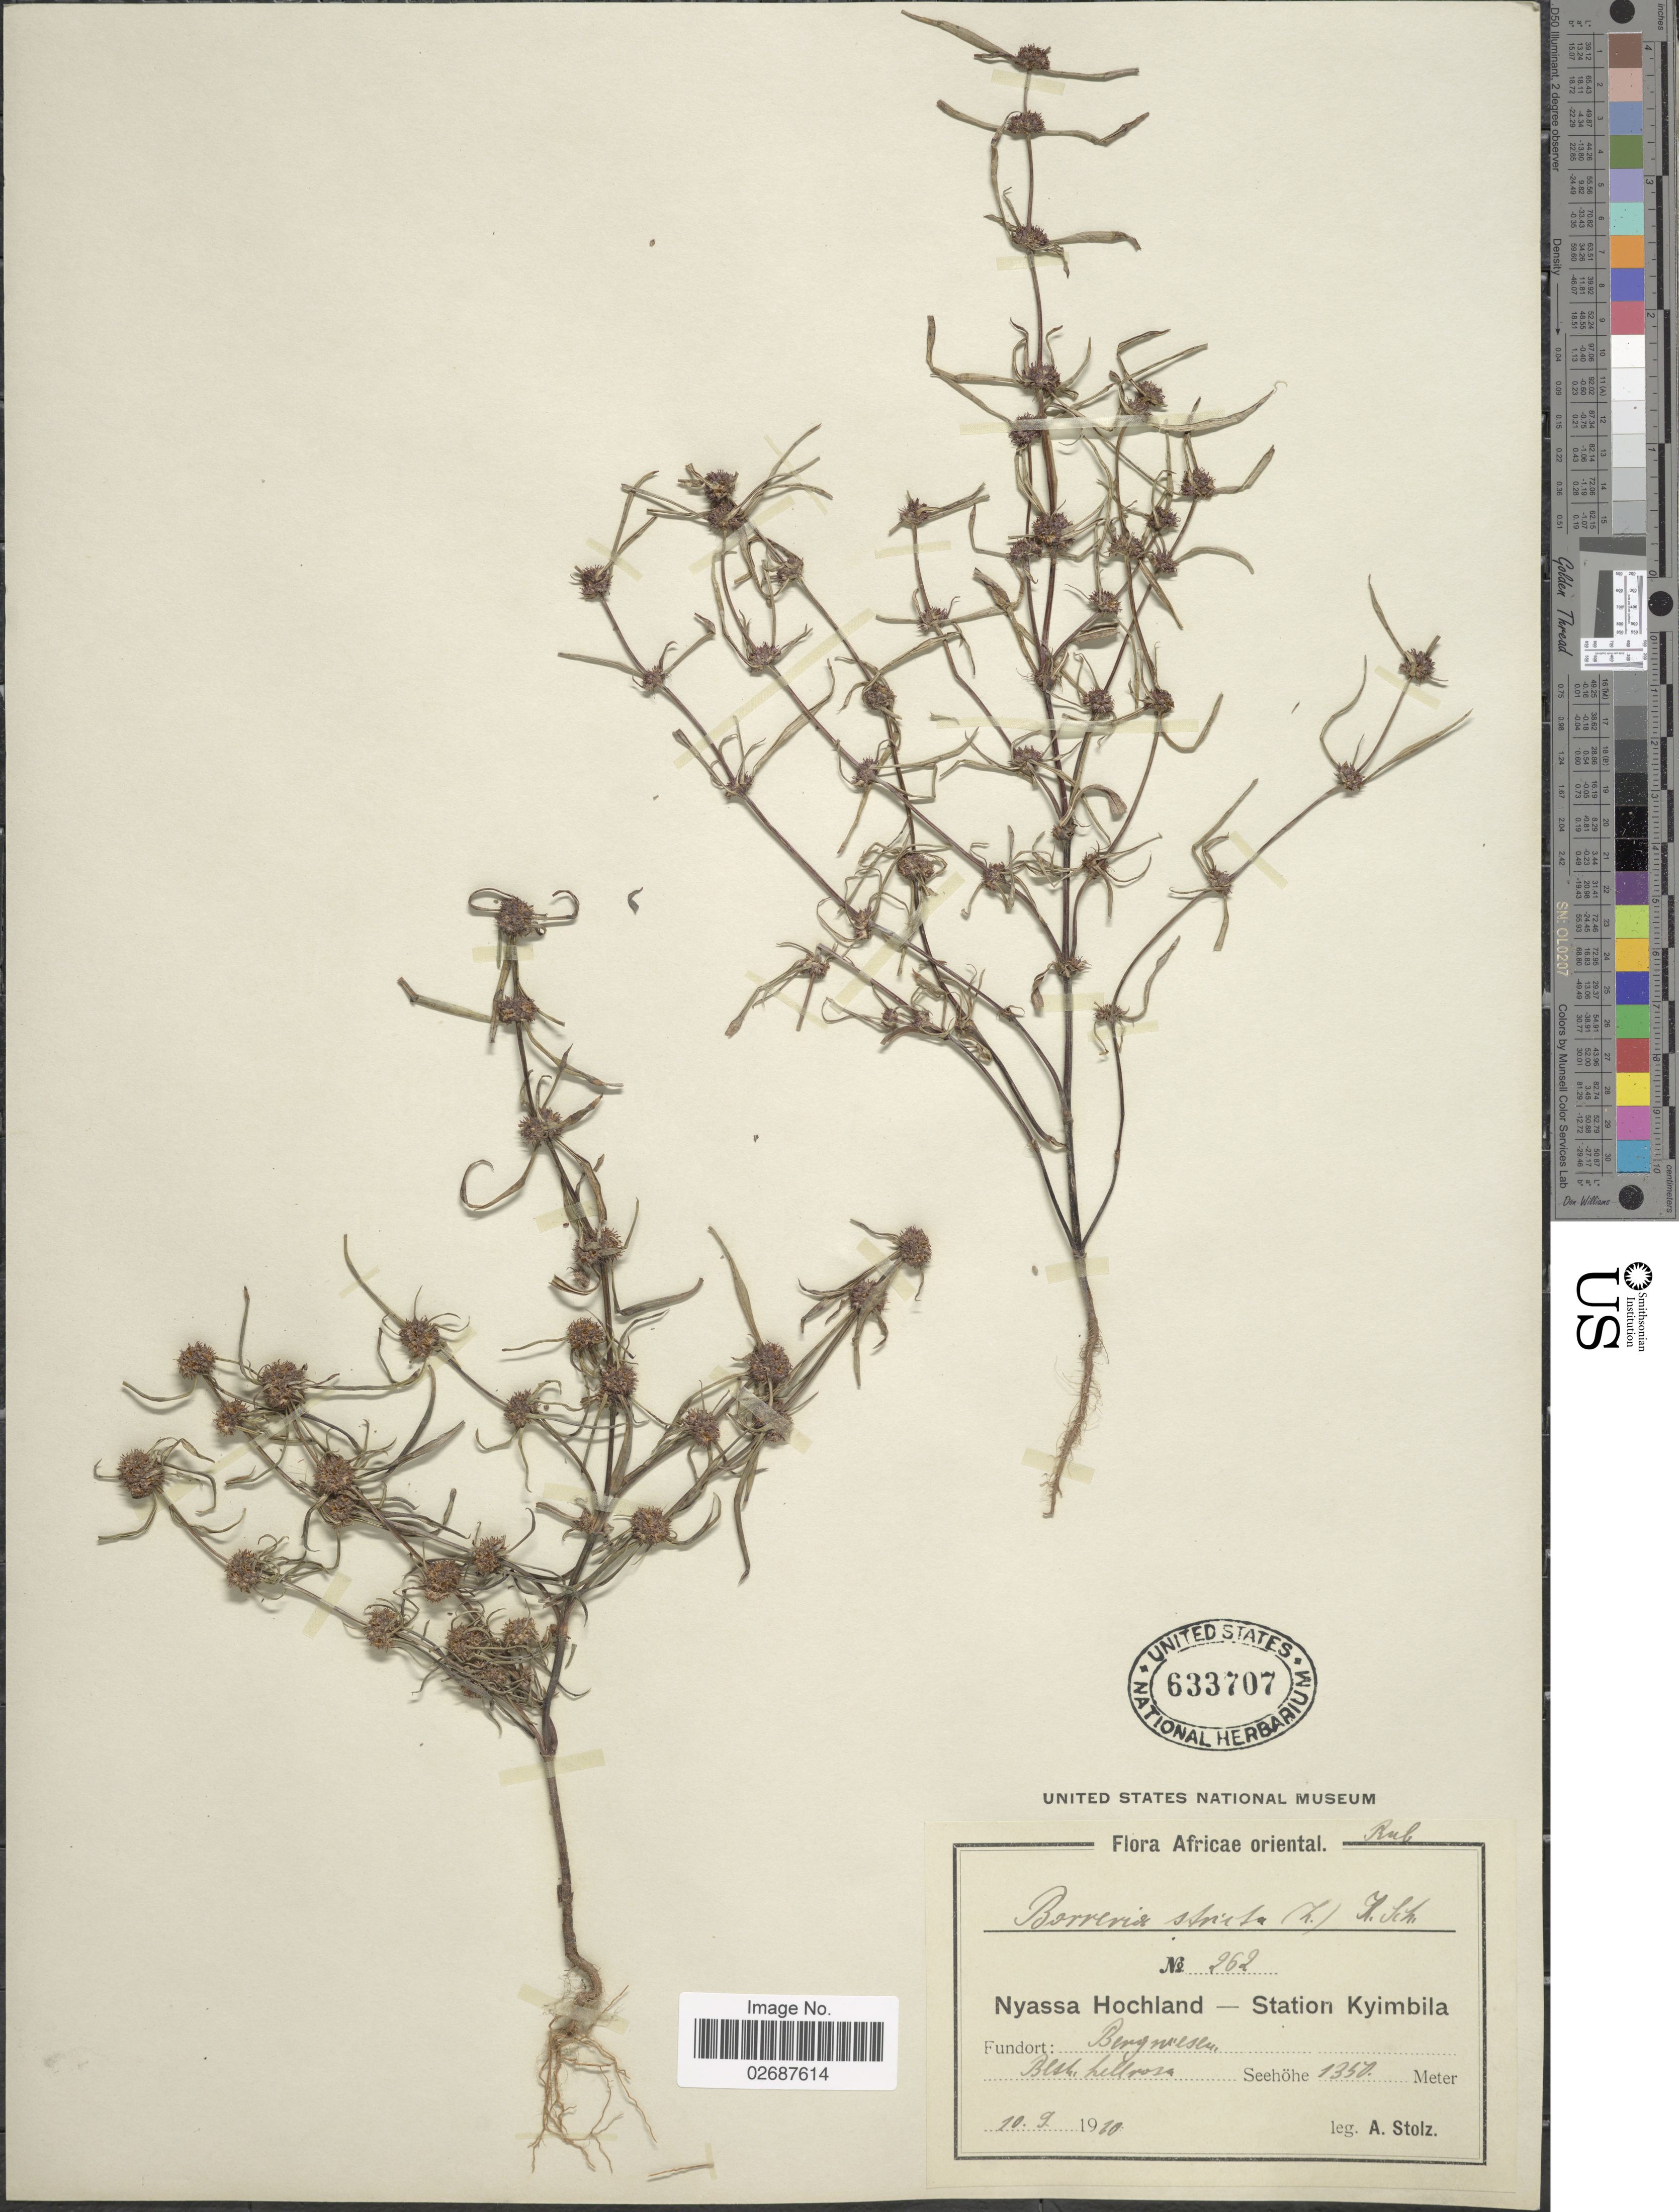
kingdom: Plantae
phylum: Tracheophyta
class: Magnoliopsida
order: Gentianales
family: Rubiaceae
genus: Borreria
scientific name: Borreria pusilla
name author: (Wall.) DC.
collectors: A. Stolz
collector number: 262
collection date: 1910-09-10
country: Malawi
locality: Nyassa Hochland-Station Kyimbila, Bergwiesen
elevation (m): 1350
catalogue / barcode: US 633707